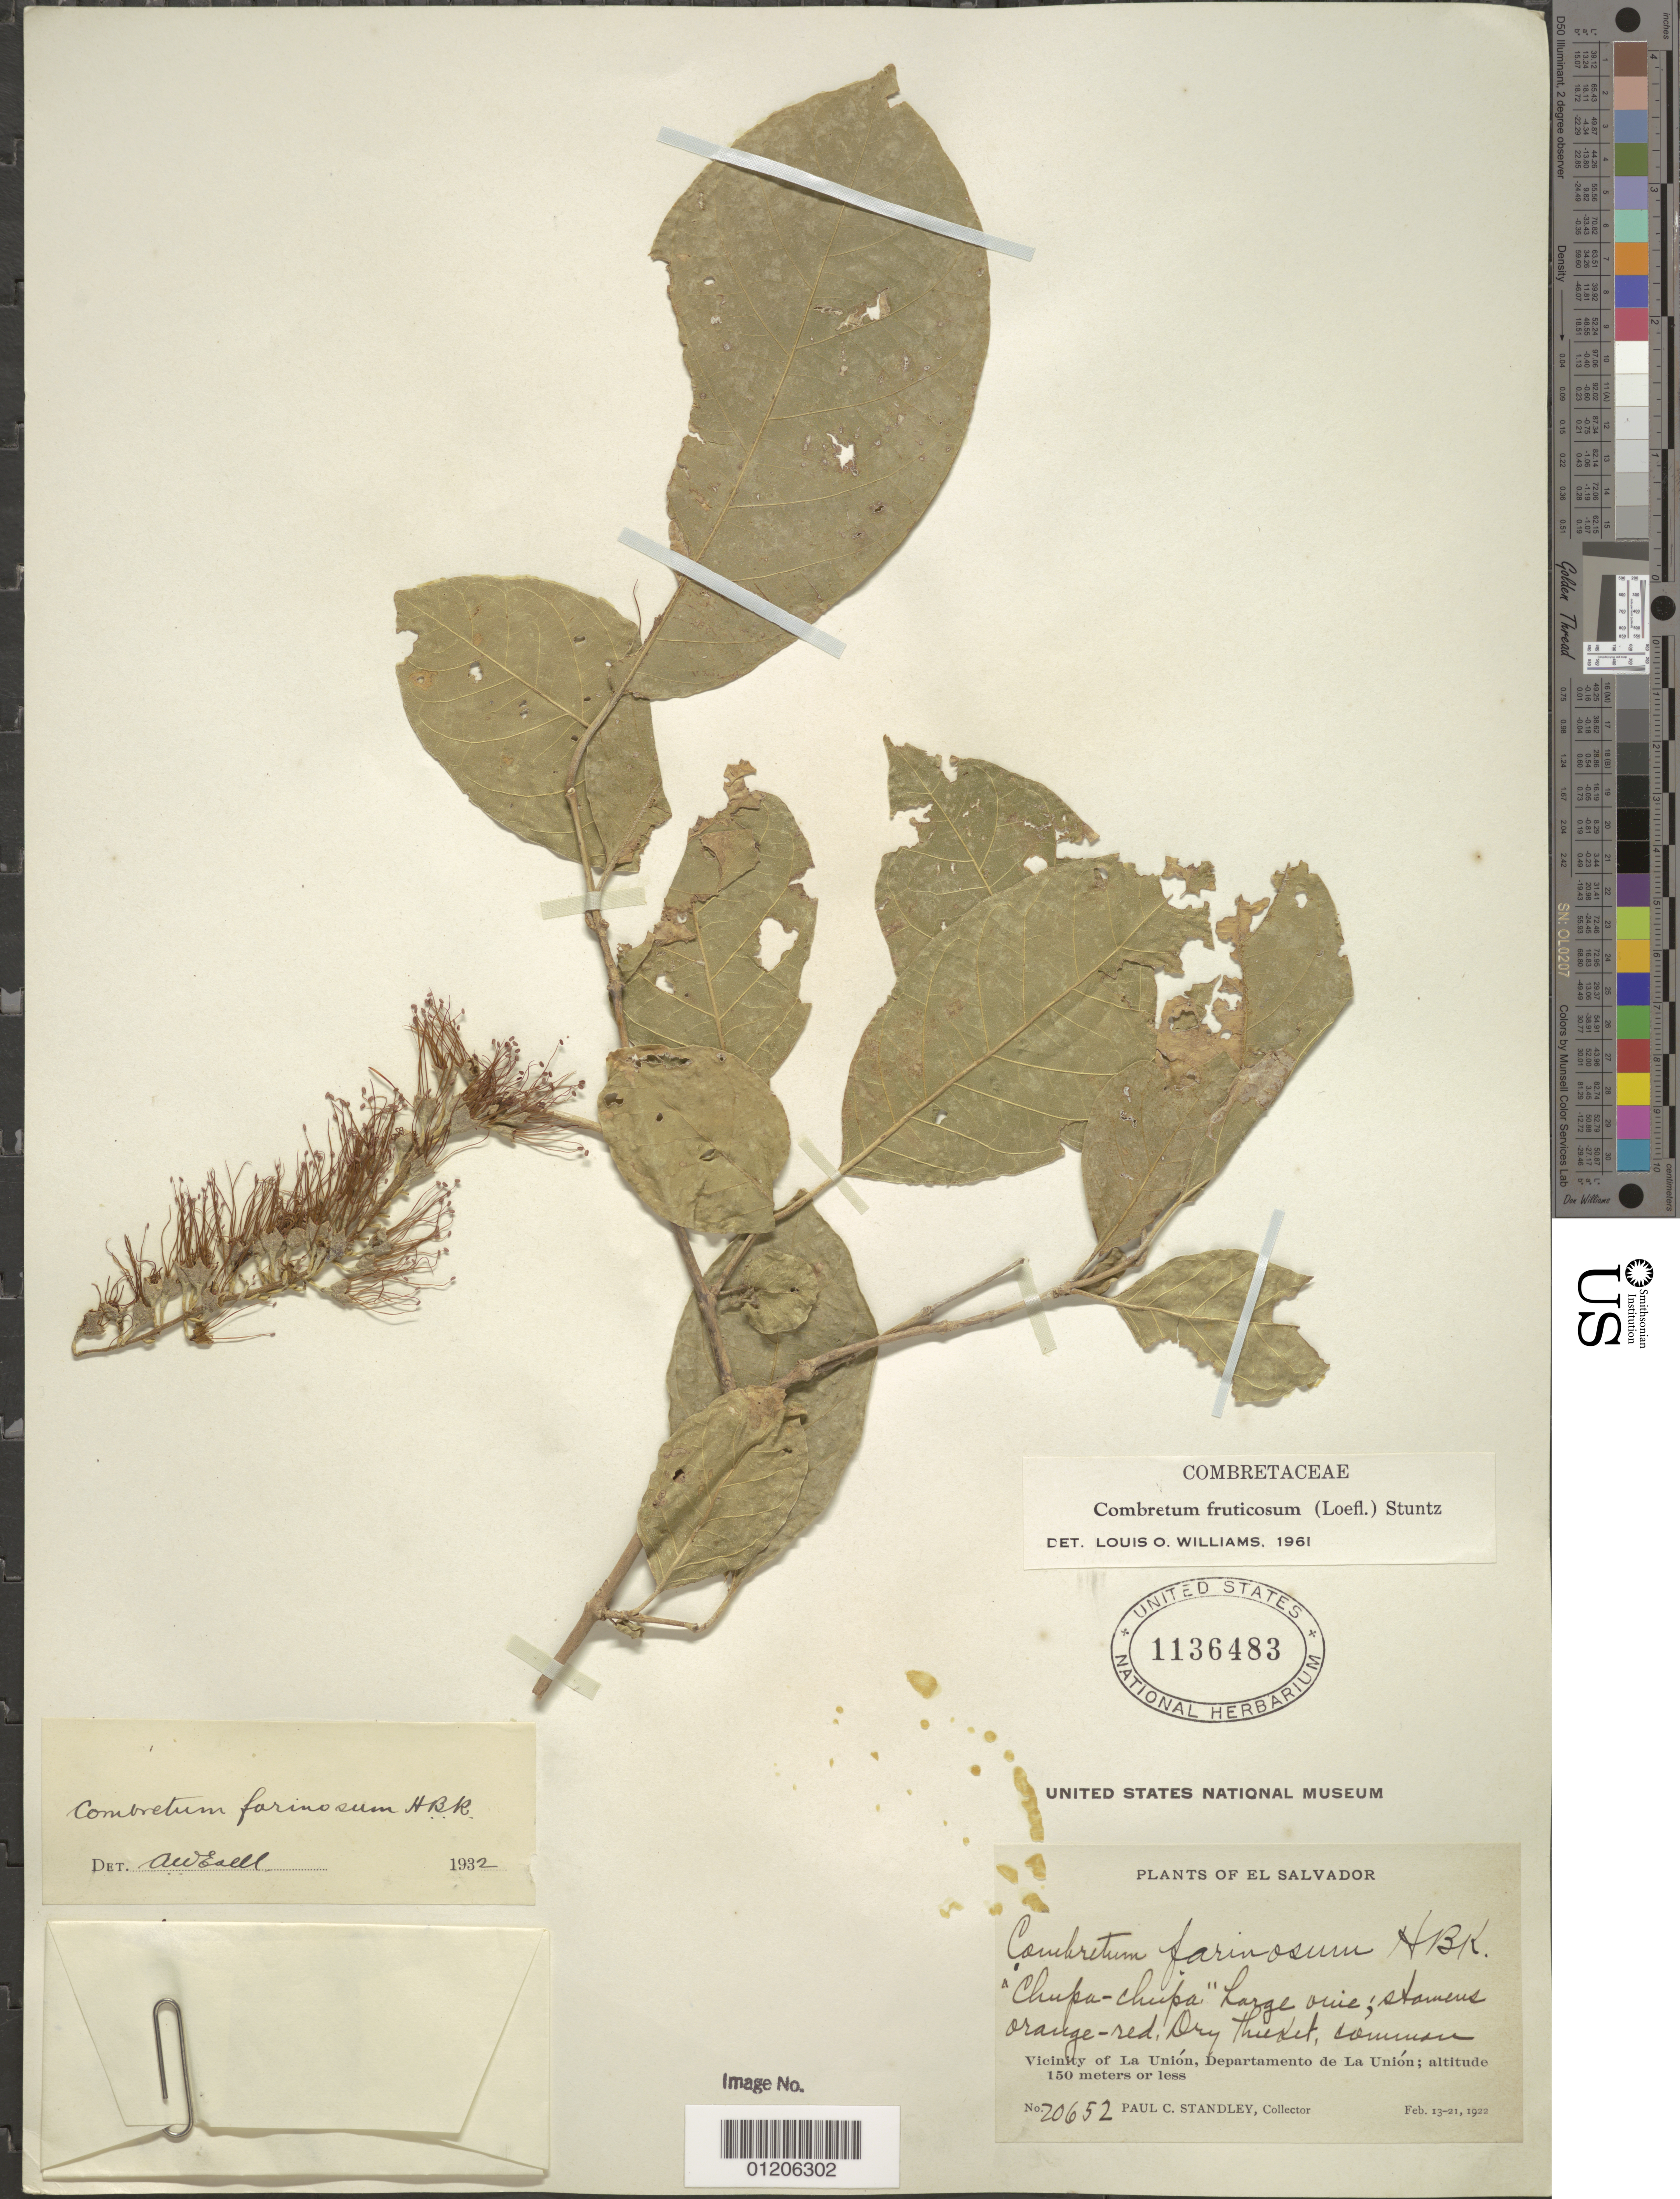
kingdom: Plantae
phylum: Tracheophyta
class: Magnoliopsida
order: Myrtales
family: Combretaceae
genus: Combretum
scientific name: Combretum fruticosum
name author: (Loefl.) Stuntz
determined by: Williams, Louis O.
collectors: P. C. Standley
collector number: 20652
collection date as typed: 13 Feb 1922 to 21 Feb 1922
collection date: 1922-02-13/1922-02-21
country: El Salvador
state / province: La Unión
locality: Vicinity of La Union.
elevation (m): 150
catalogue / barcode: US 1136483